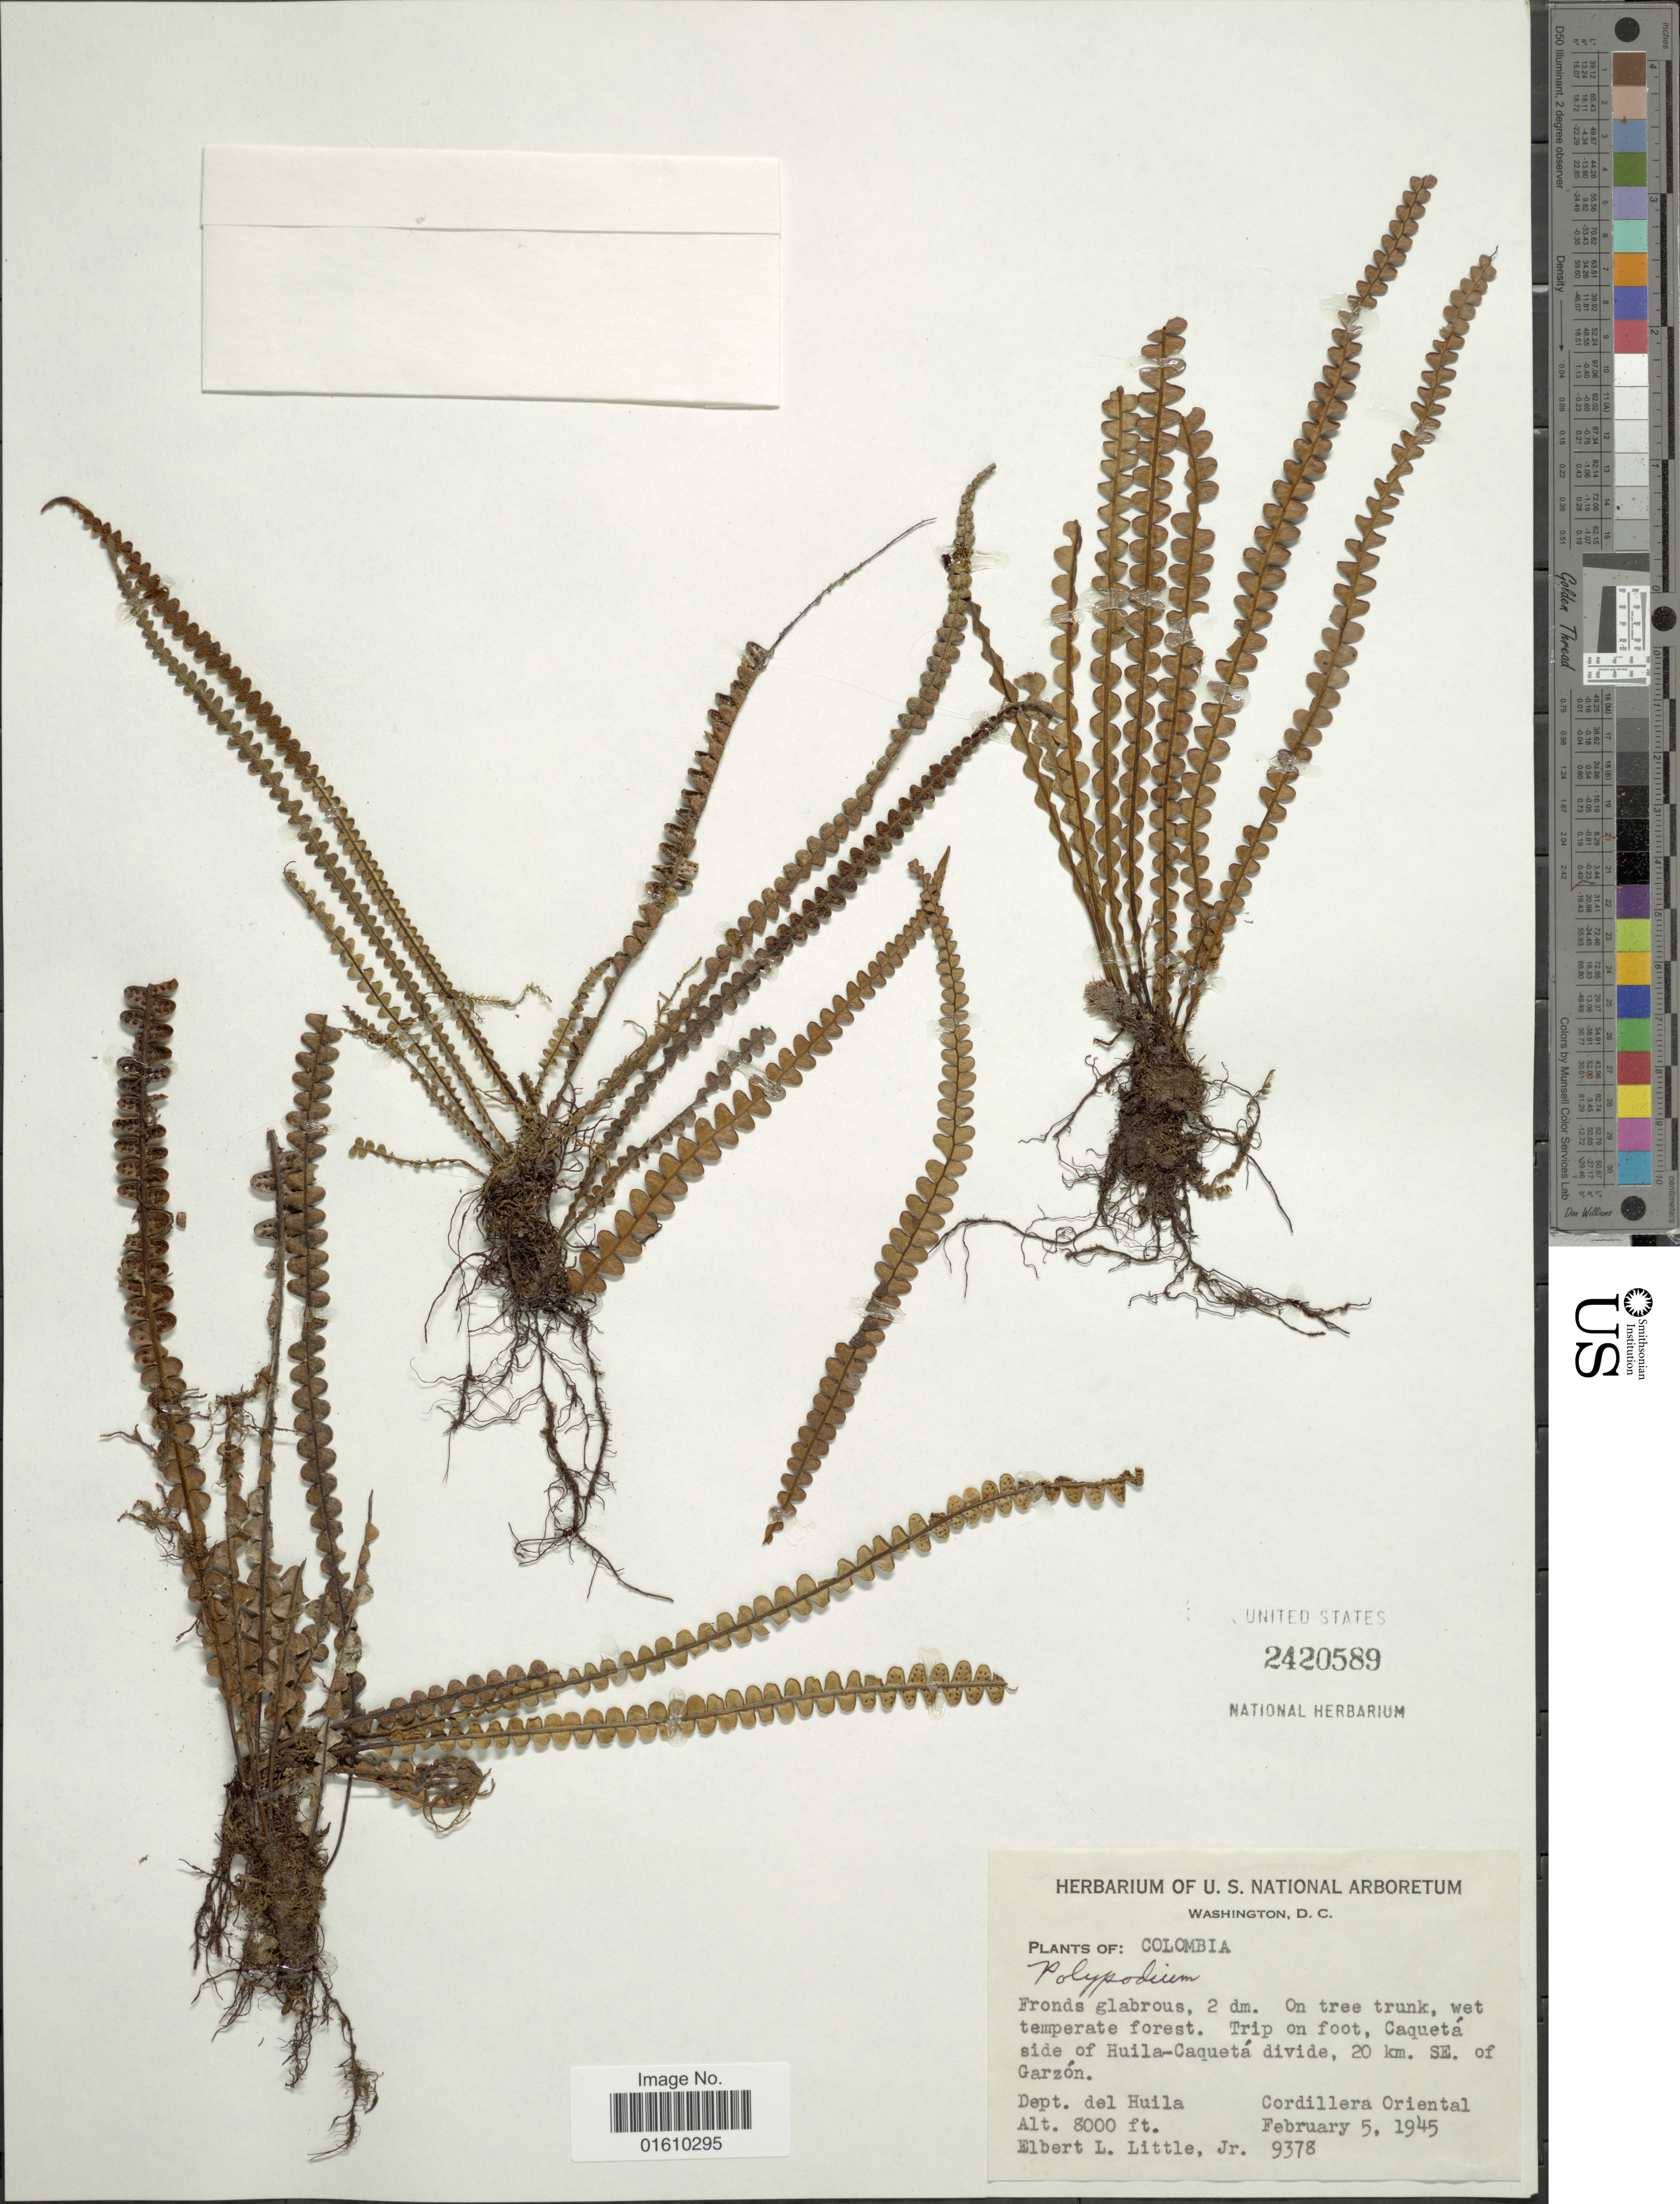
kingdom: Plantae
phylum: Tracheophyta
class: Polypodiopsida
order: Polypodiales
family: Polypodiaceae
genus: Melpomene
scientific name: Melpomene sp.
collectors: E. L. Little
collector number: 9378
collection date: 1945-02-05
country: Colombia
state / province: Huila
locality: Trip on foot, Caquetá side of Huila-Caquetá divide, 20 km. SE. of Garzón, Dept. de Huila, Cordillera Oriental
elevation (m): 2438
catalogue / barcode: US 2420589